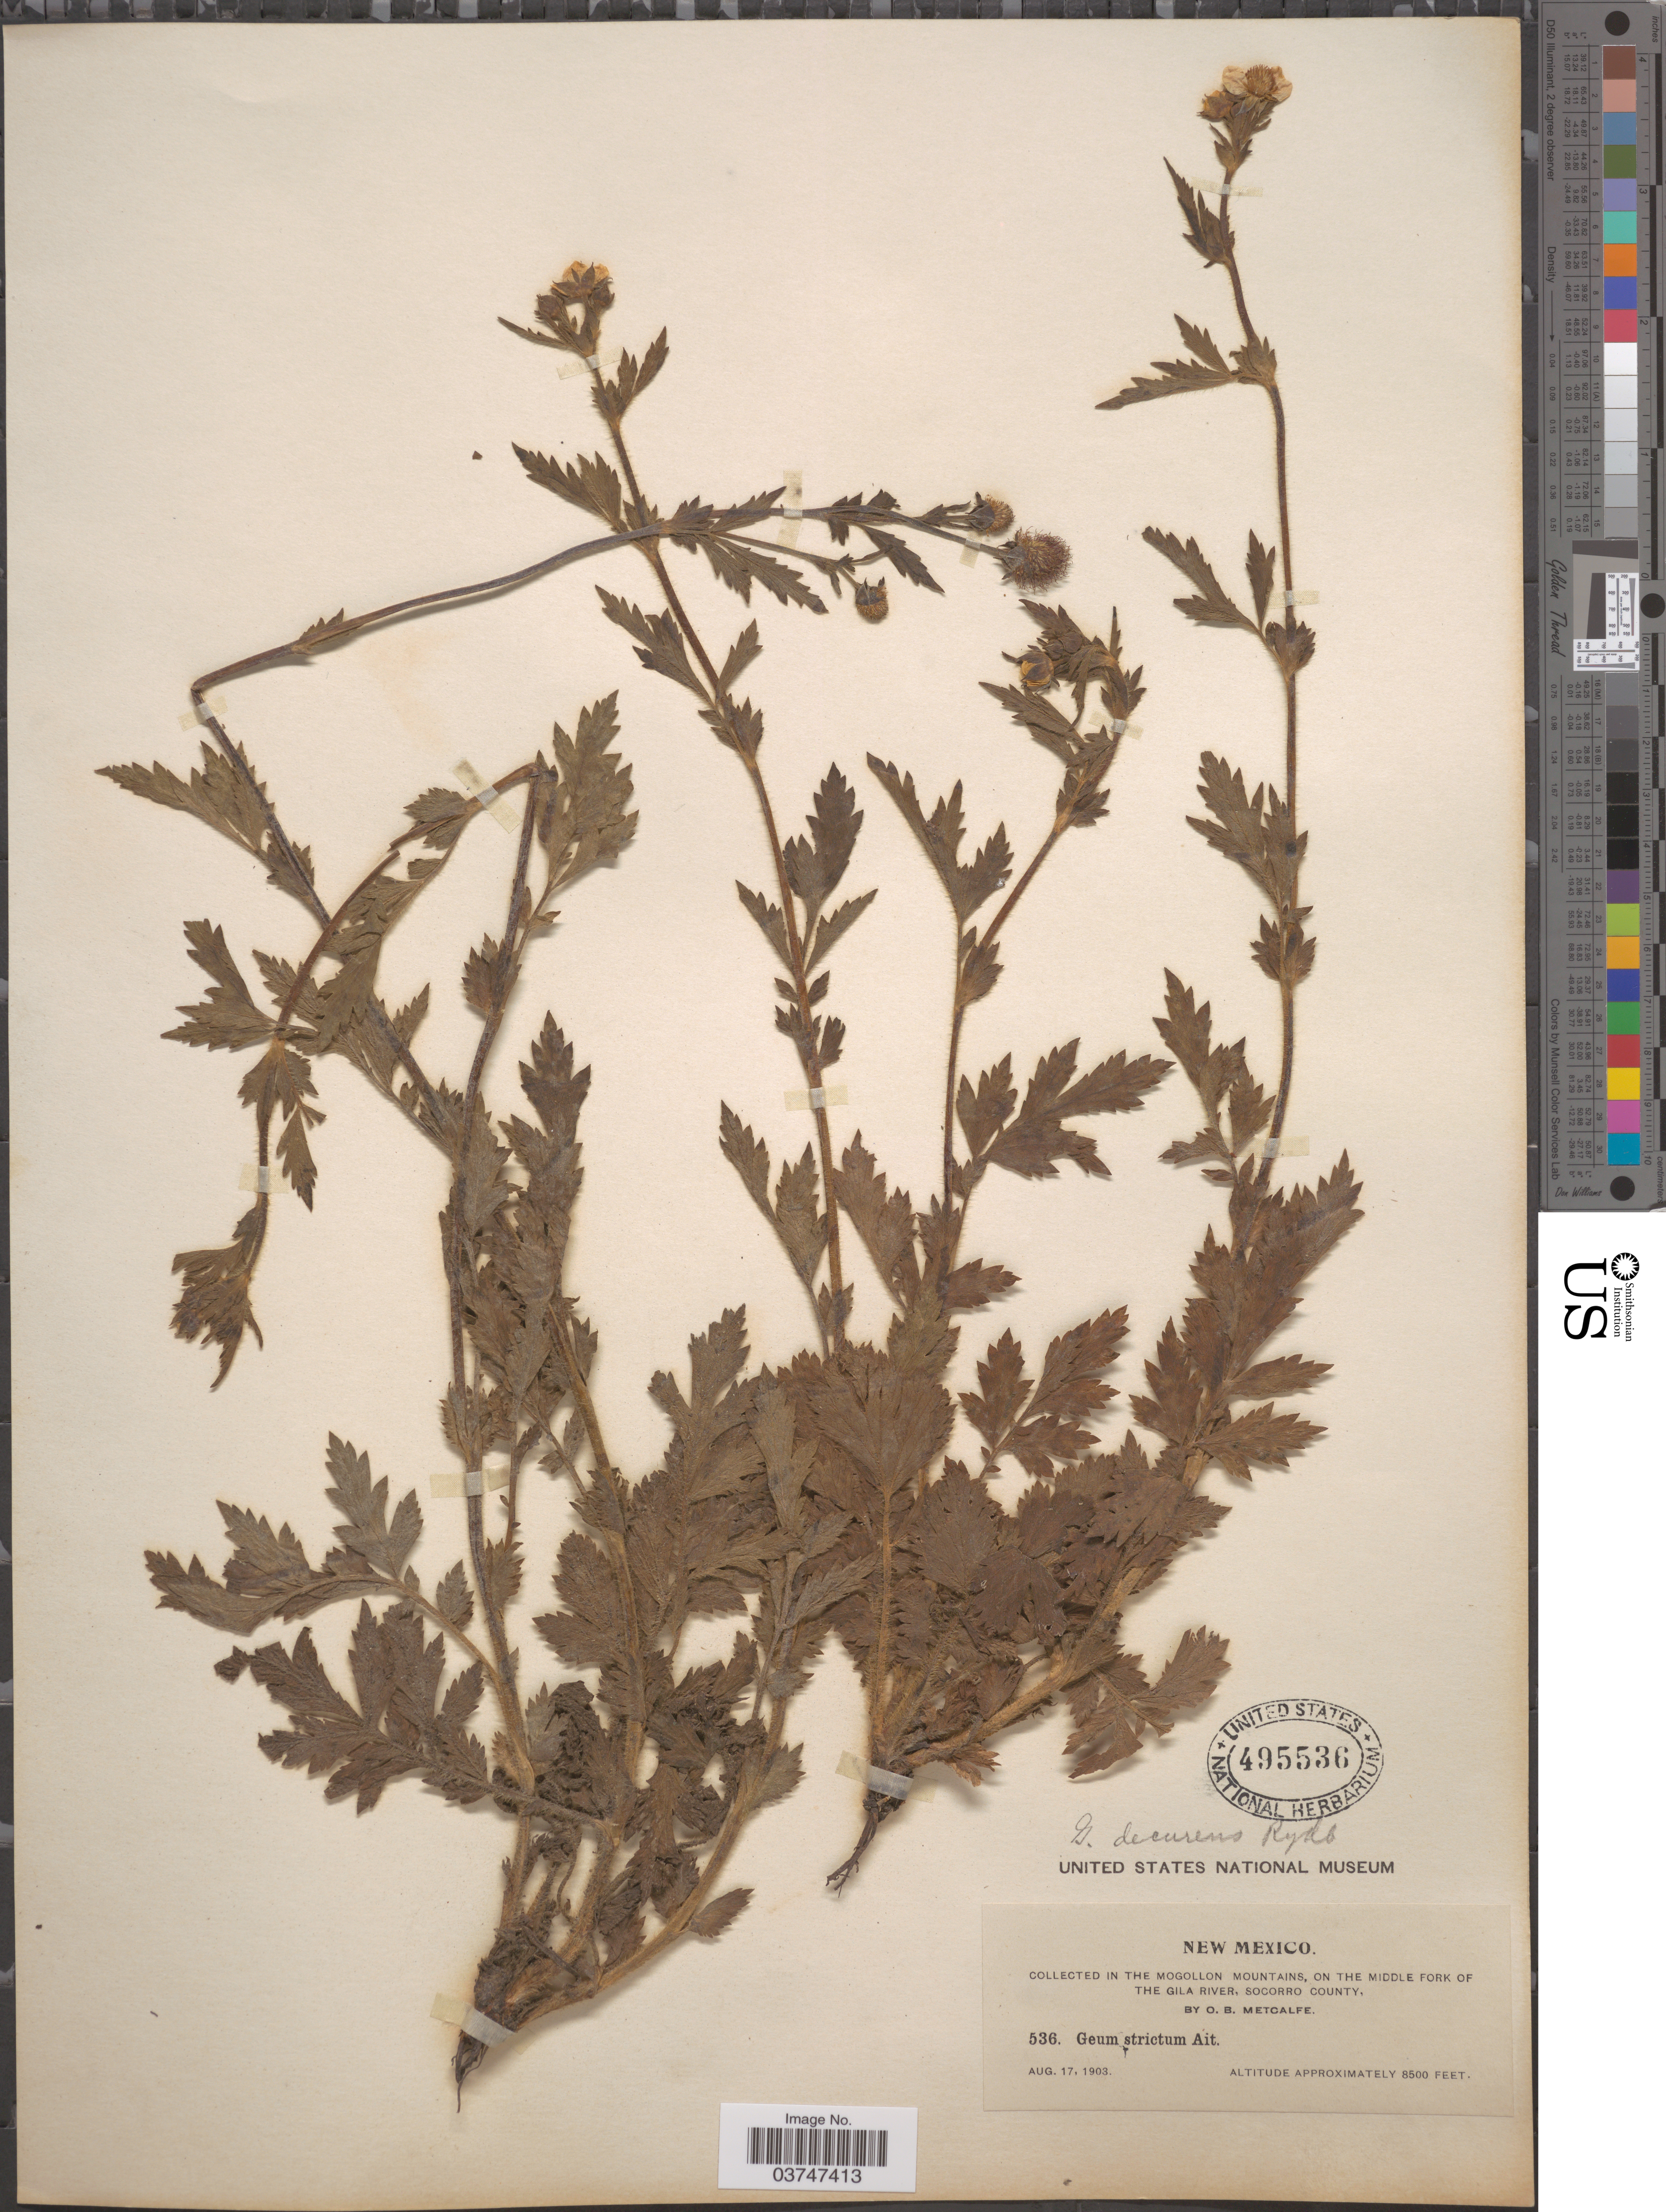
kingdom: Plantae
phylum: Tracheophyta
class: Magnoliopsida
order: Rosales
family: Rosaceae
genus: Geum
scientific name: Geum decurrens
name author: Rydb.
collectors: O. B. Metcalfe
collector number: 536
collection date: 1903-08-17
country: United States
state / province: New Mexico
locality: In the Mogollon Mountains, on the Middle Fork of the Gila River, Socorro County.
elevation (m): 2591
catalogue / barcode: US 495536